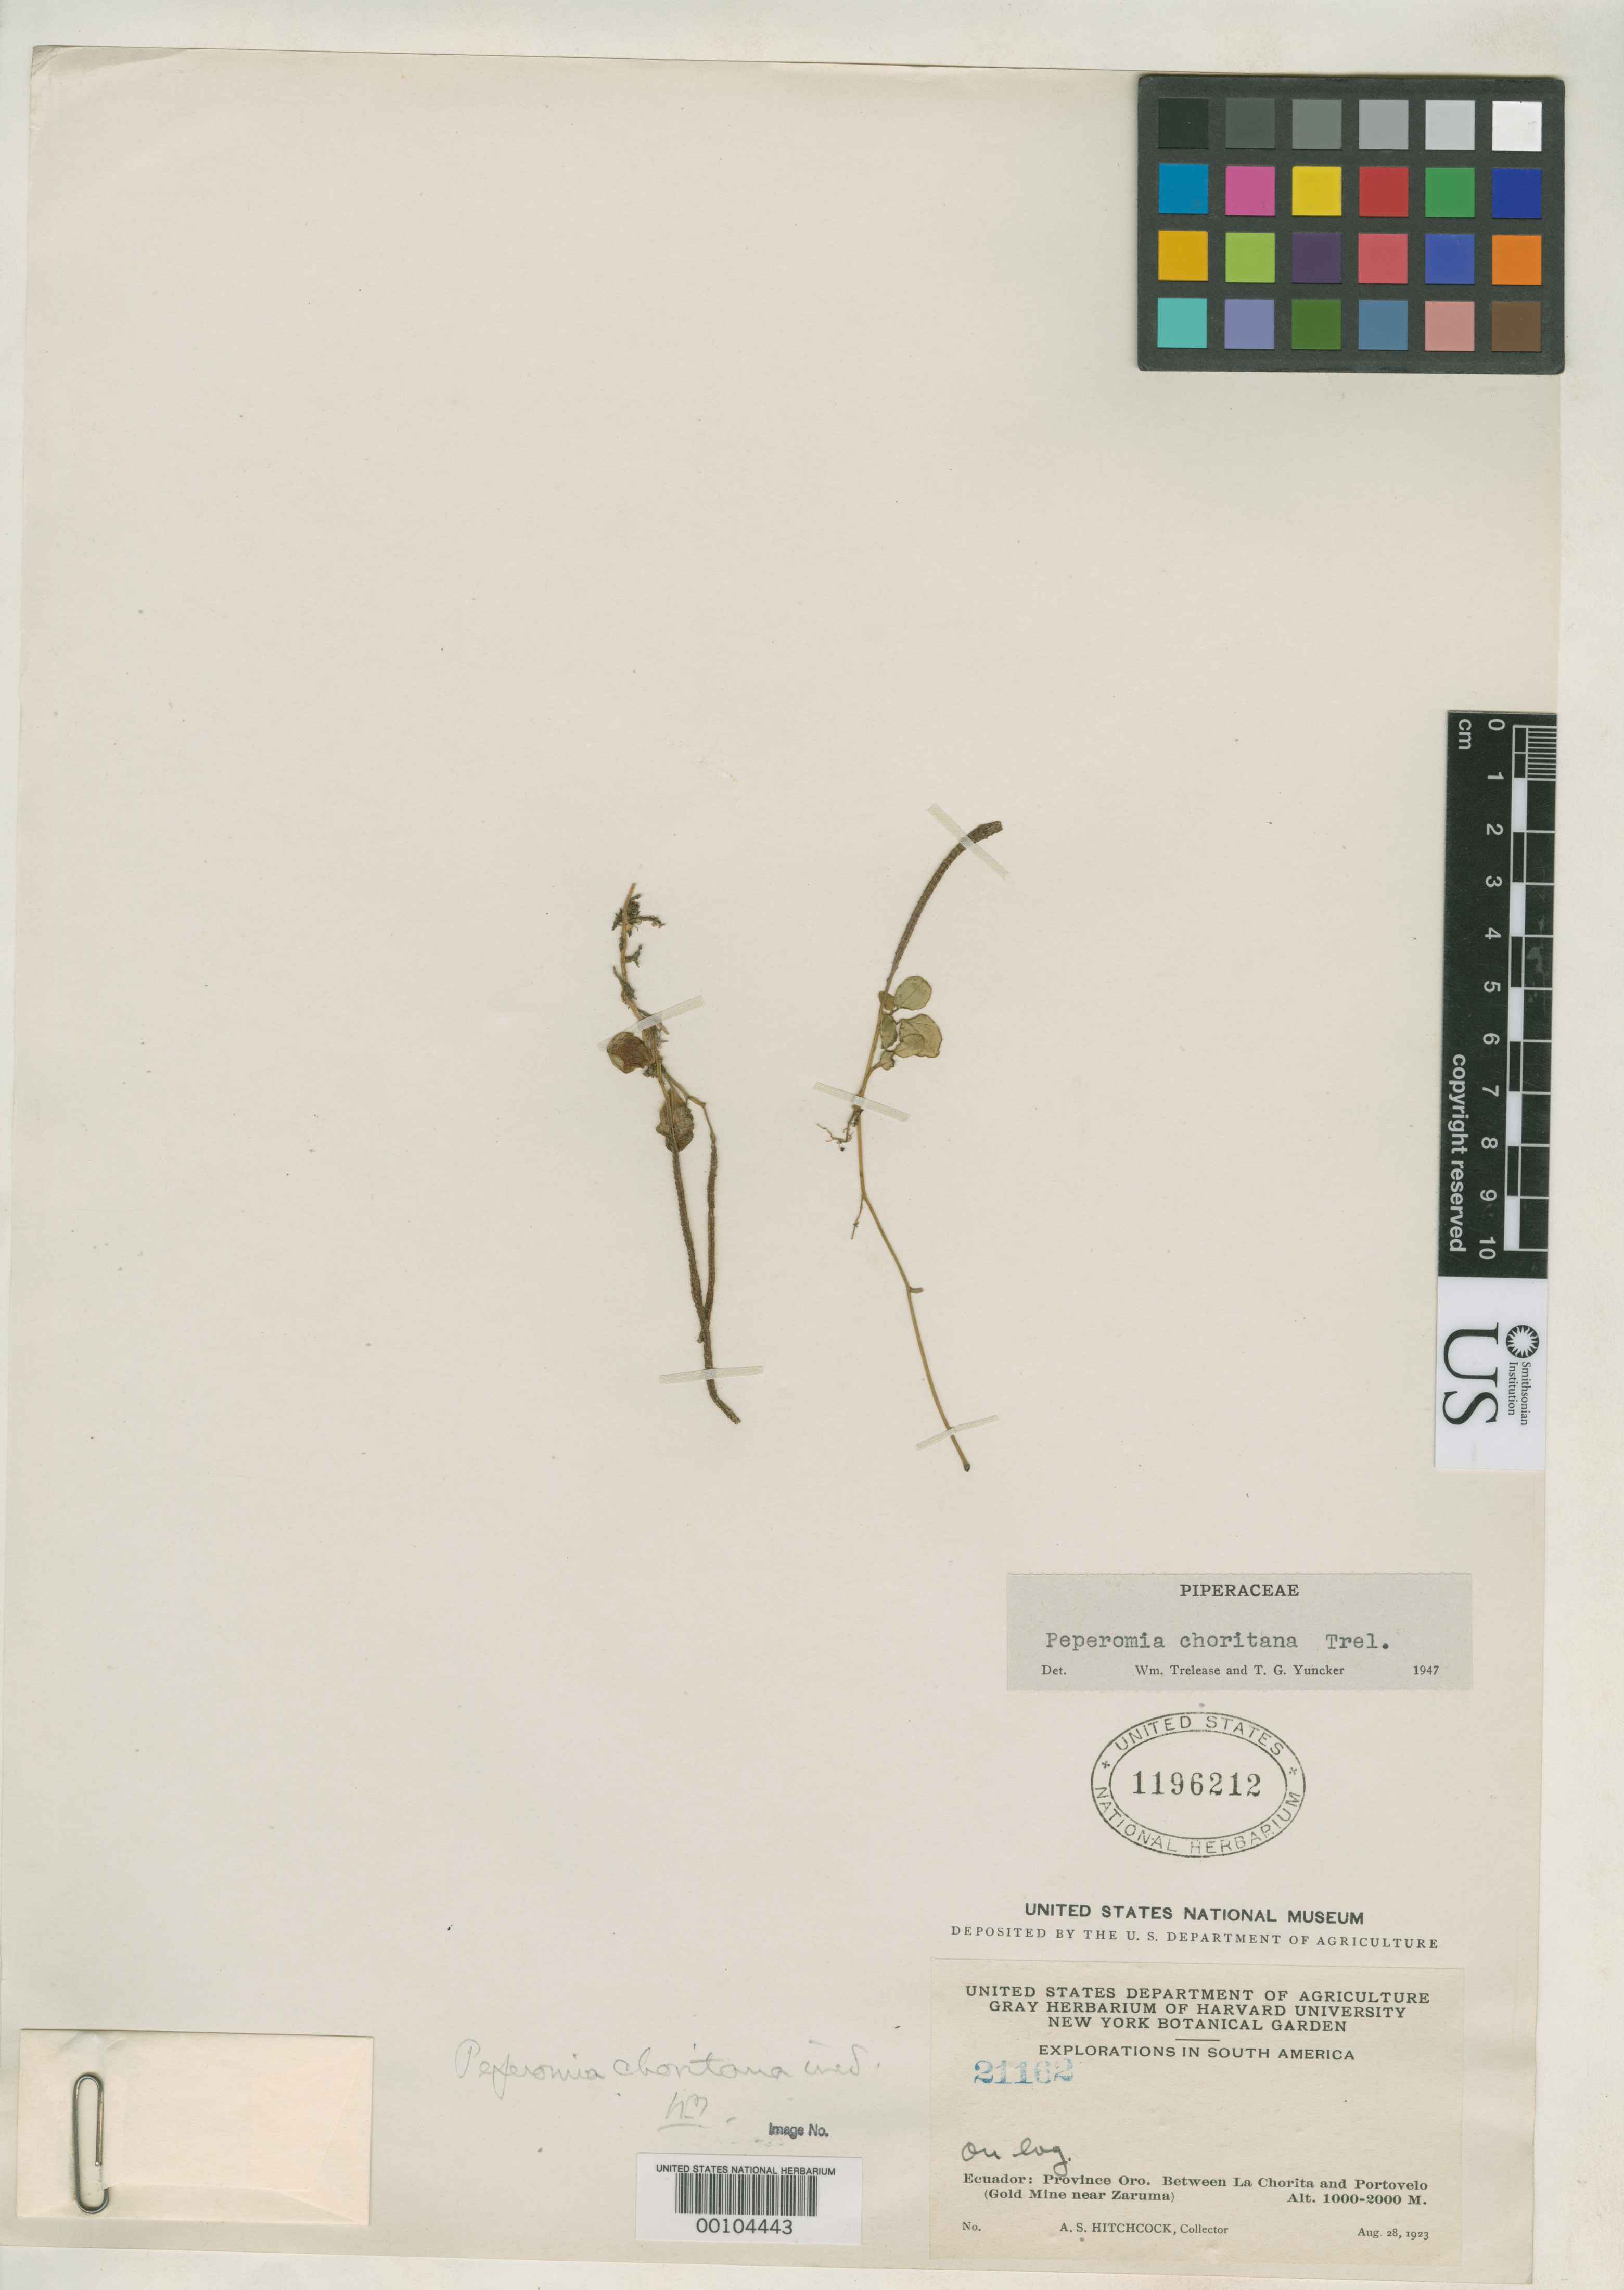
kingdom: Plantae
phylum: Tracheophyta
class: Magnoliopsida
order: Piperales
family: Piperaceae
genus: Peperomia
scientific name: Peperomia choritana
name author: Trel.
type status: Holotype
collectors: A. S. Hitchcock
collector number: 21162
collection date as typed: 28 Aug 1923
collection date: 1923-08-28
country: Ecuador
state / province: El Oro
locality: Between La Chorita and Portovelo, gold mine near Zaruma.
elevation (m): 1000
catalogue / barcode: US 1196212